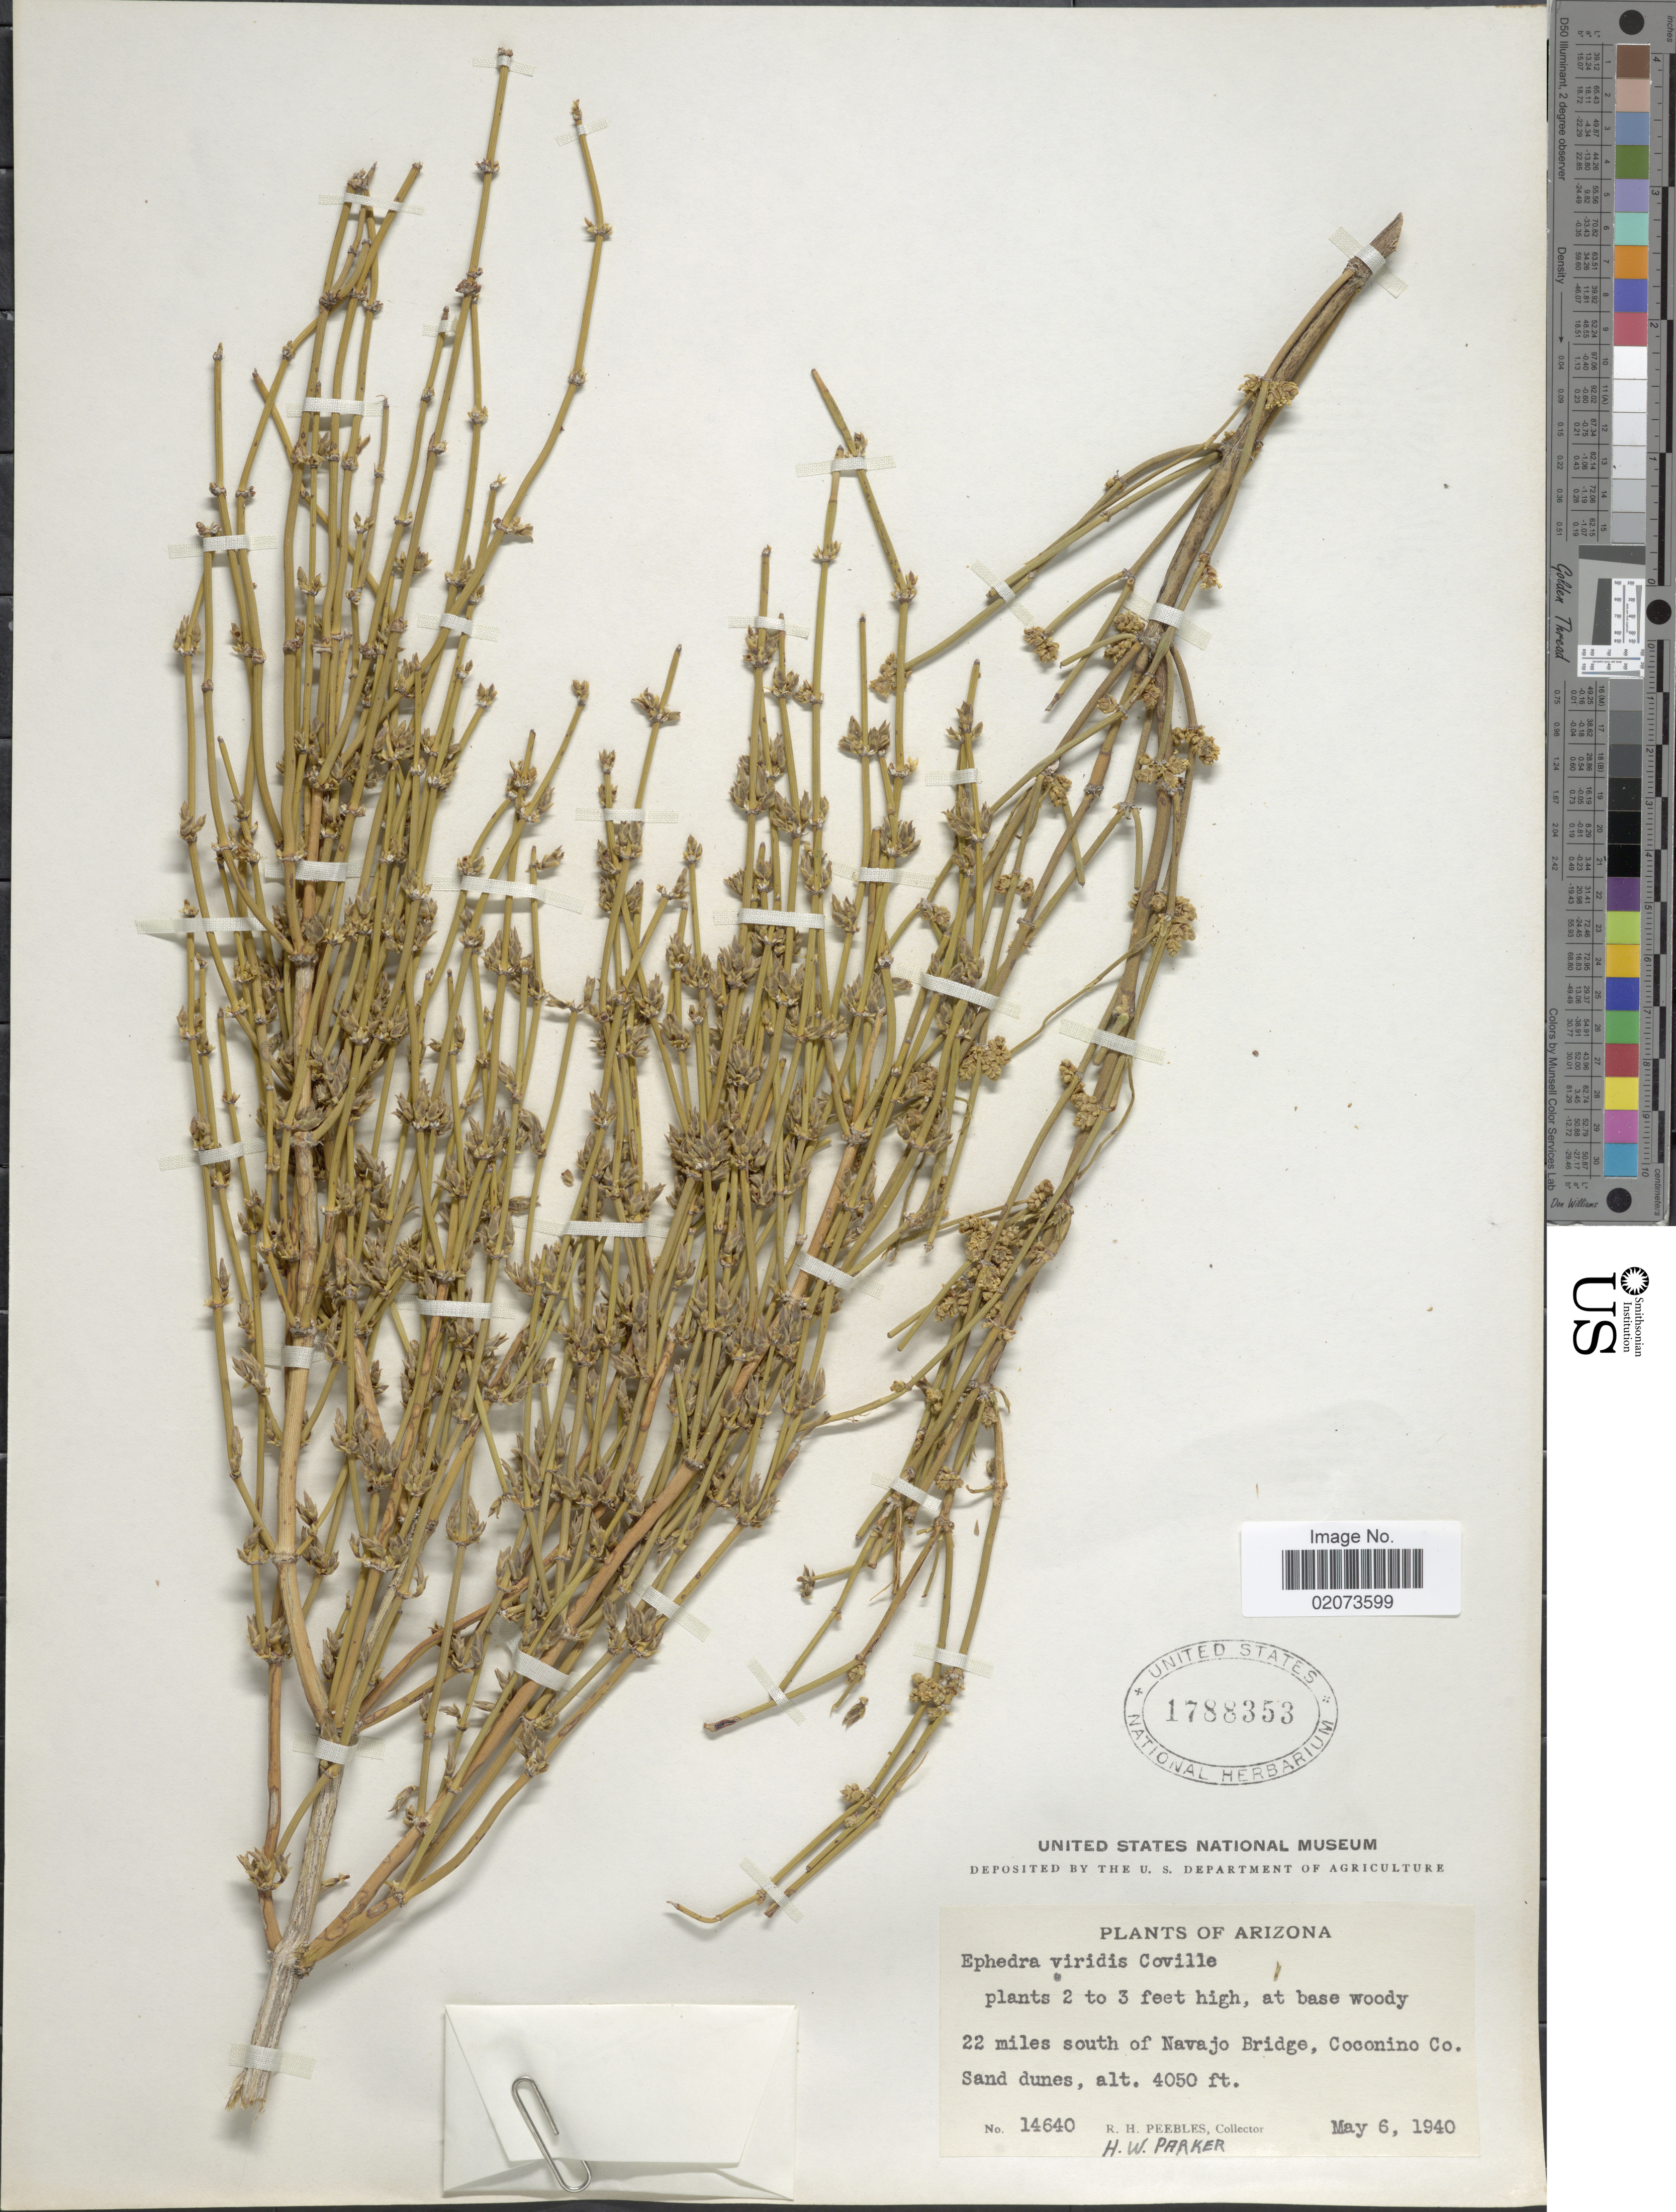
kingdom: Plantae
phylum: Tracheophyta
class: Gnetopsida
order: Ephedrales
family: Ephedraceae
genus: Ephedra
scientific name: Ephedra viridis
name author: Coville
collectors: R. H. Peebles & H. W. Parker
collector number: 14640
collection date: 1940-05-06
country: United States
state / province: Arizona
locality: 22 miles south of Navajo Bridge, Coconino Co., sand dunes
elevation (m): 1234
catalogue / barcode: US 1788353